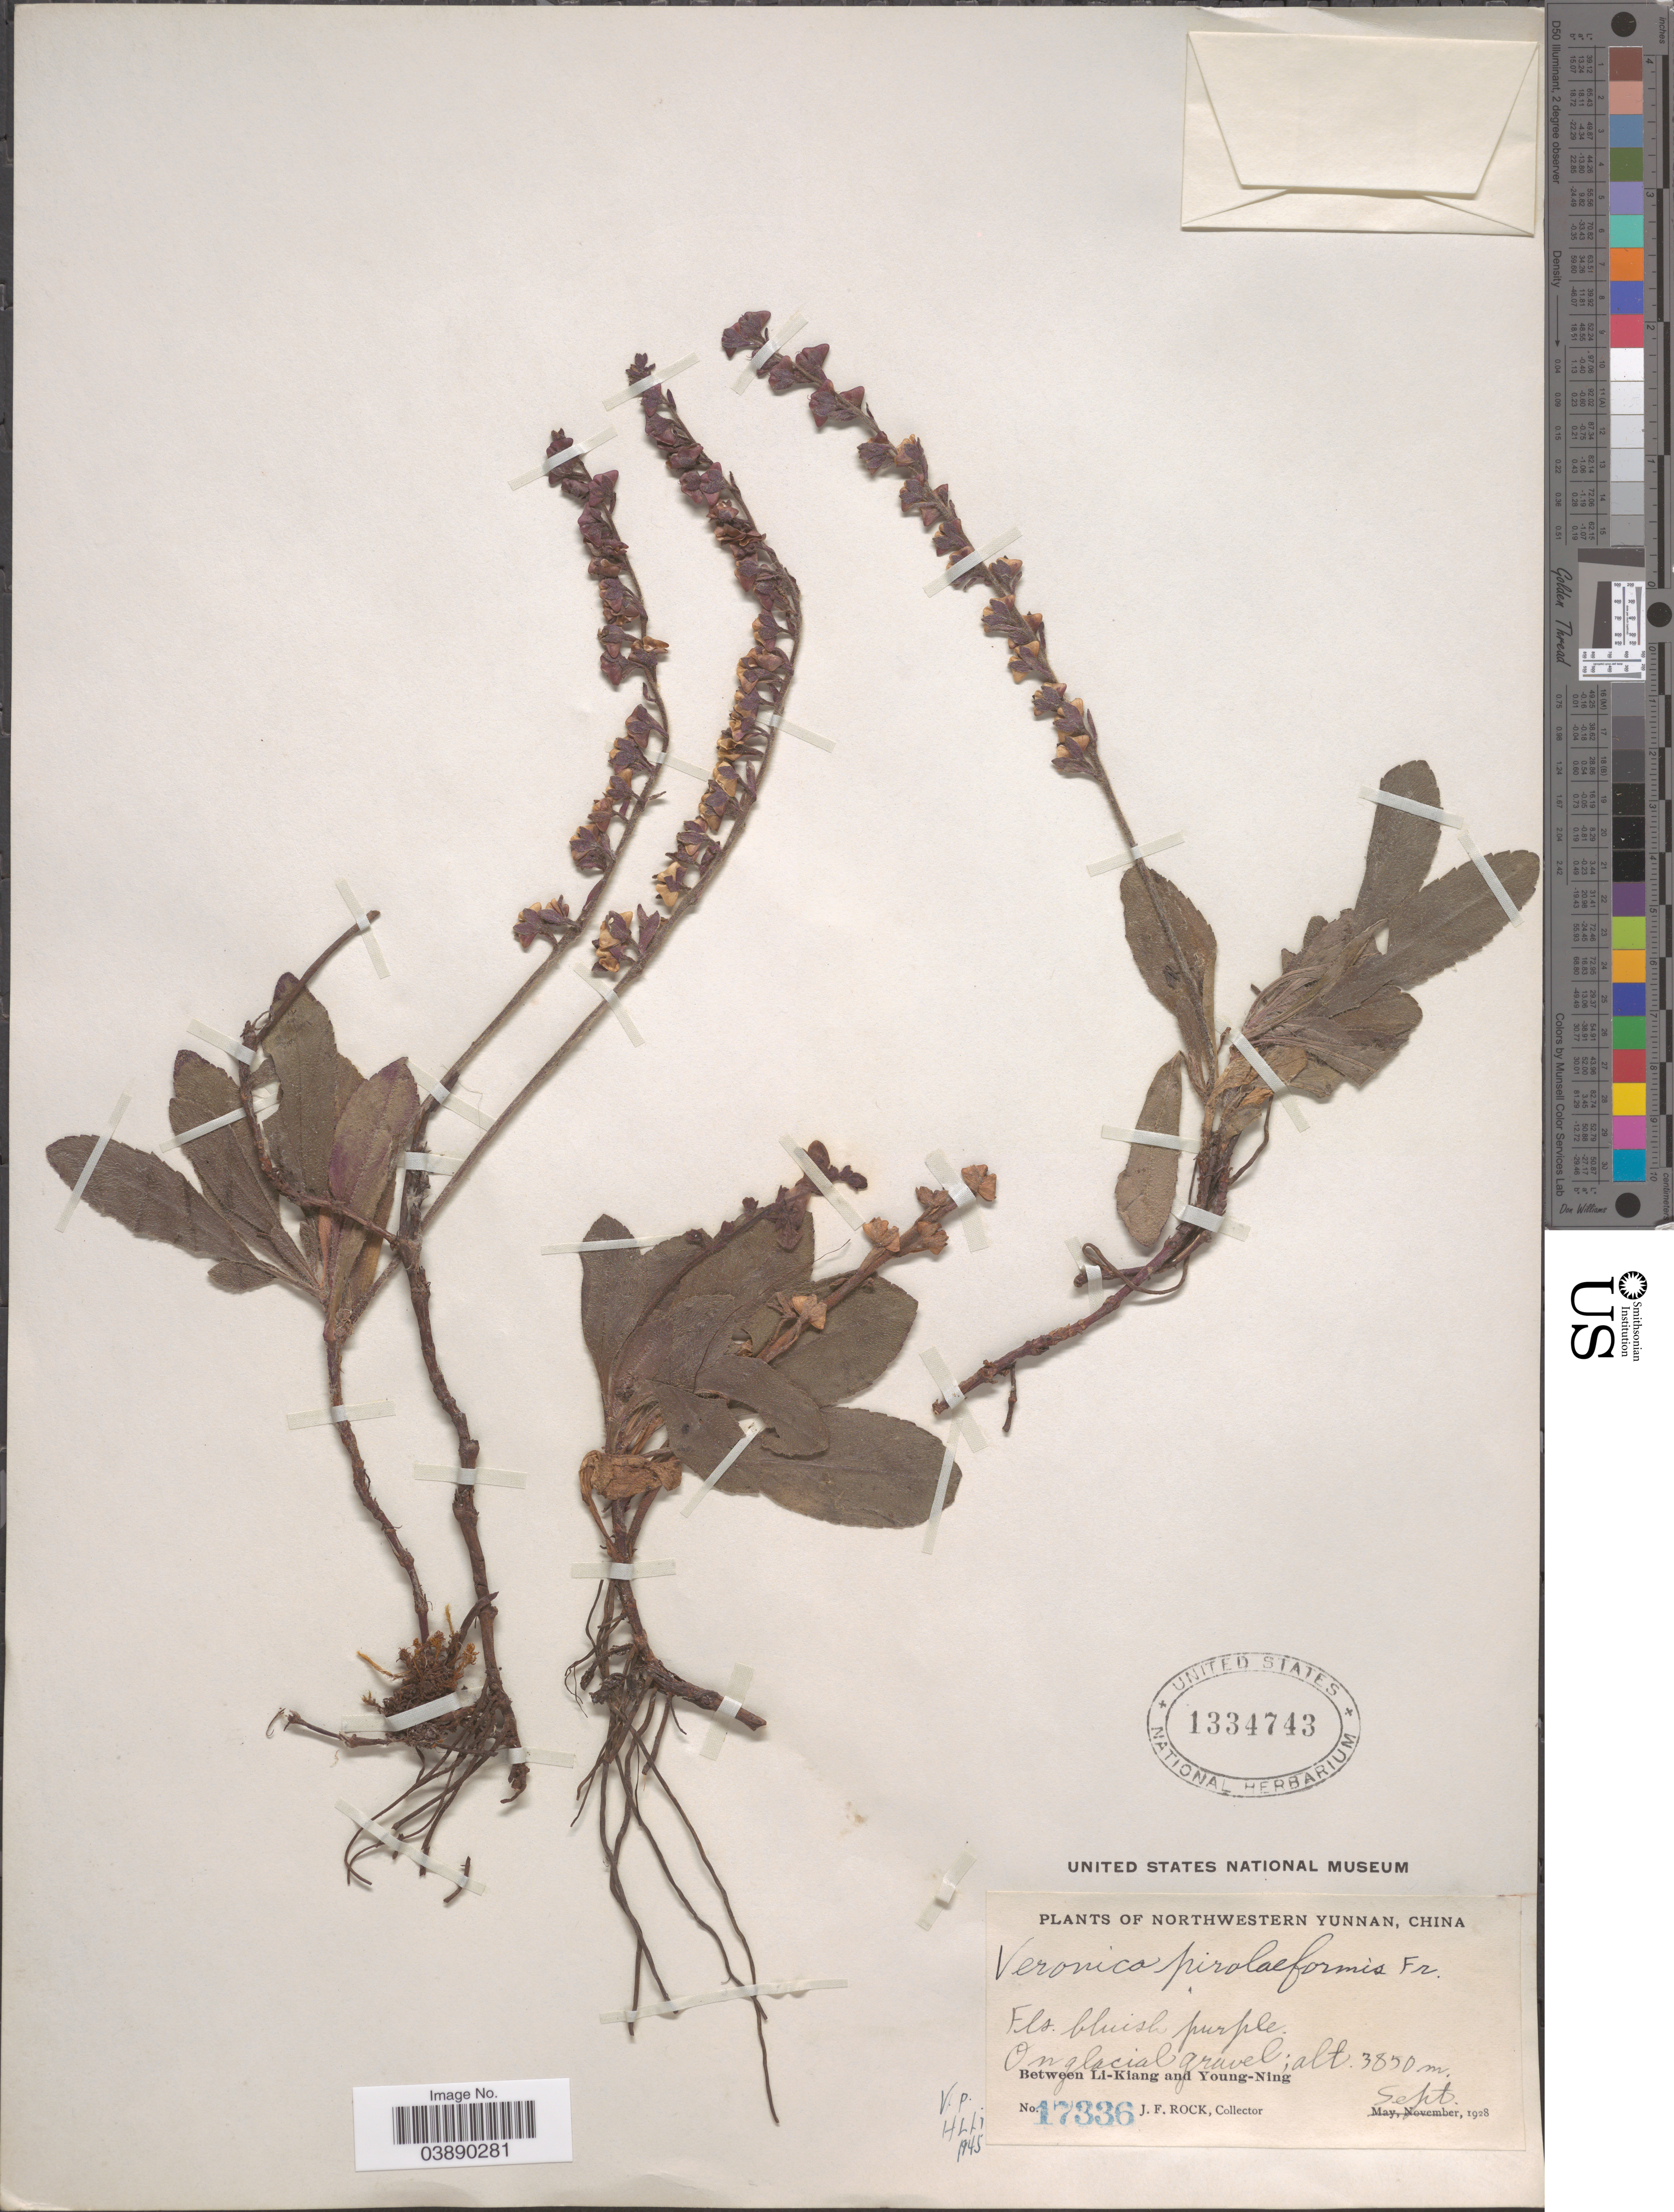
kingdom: Plantae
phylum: Tracheophyta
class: Magnoliopsida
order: Lamiales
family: Plantaginaceae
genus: Veronica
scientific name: Veronica piroliformis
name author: Franch.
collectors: J. Rock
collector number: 17336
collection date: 1928-09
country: China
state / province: Yunnan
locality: Northwestern Yunnan. Between Li-Kiang and Young-Ning.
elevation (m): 3850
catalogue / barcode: US 1334743